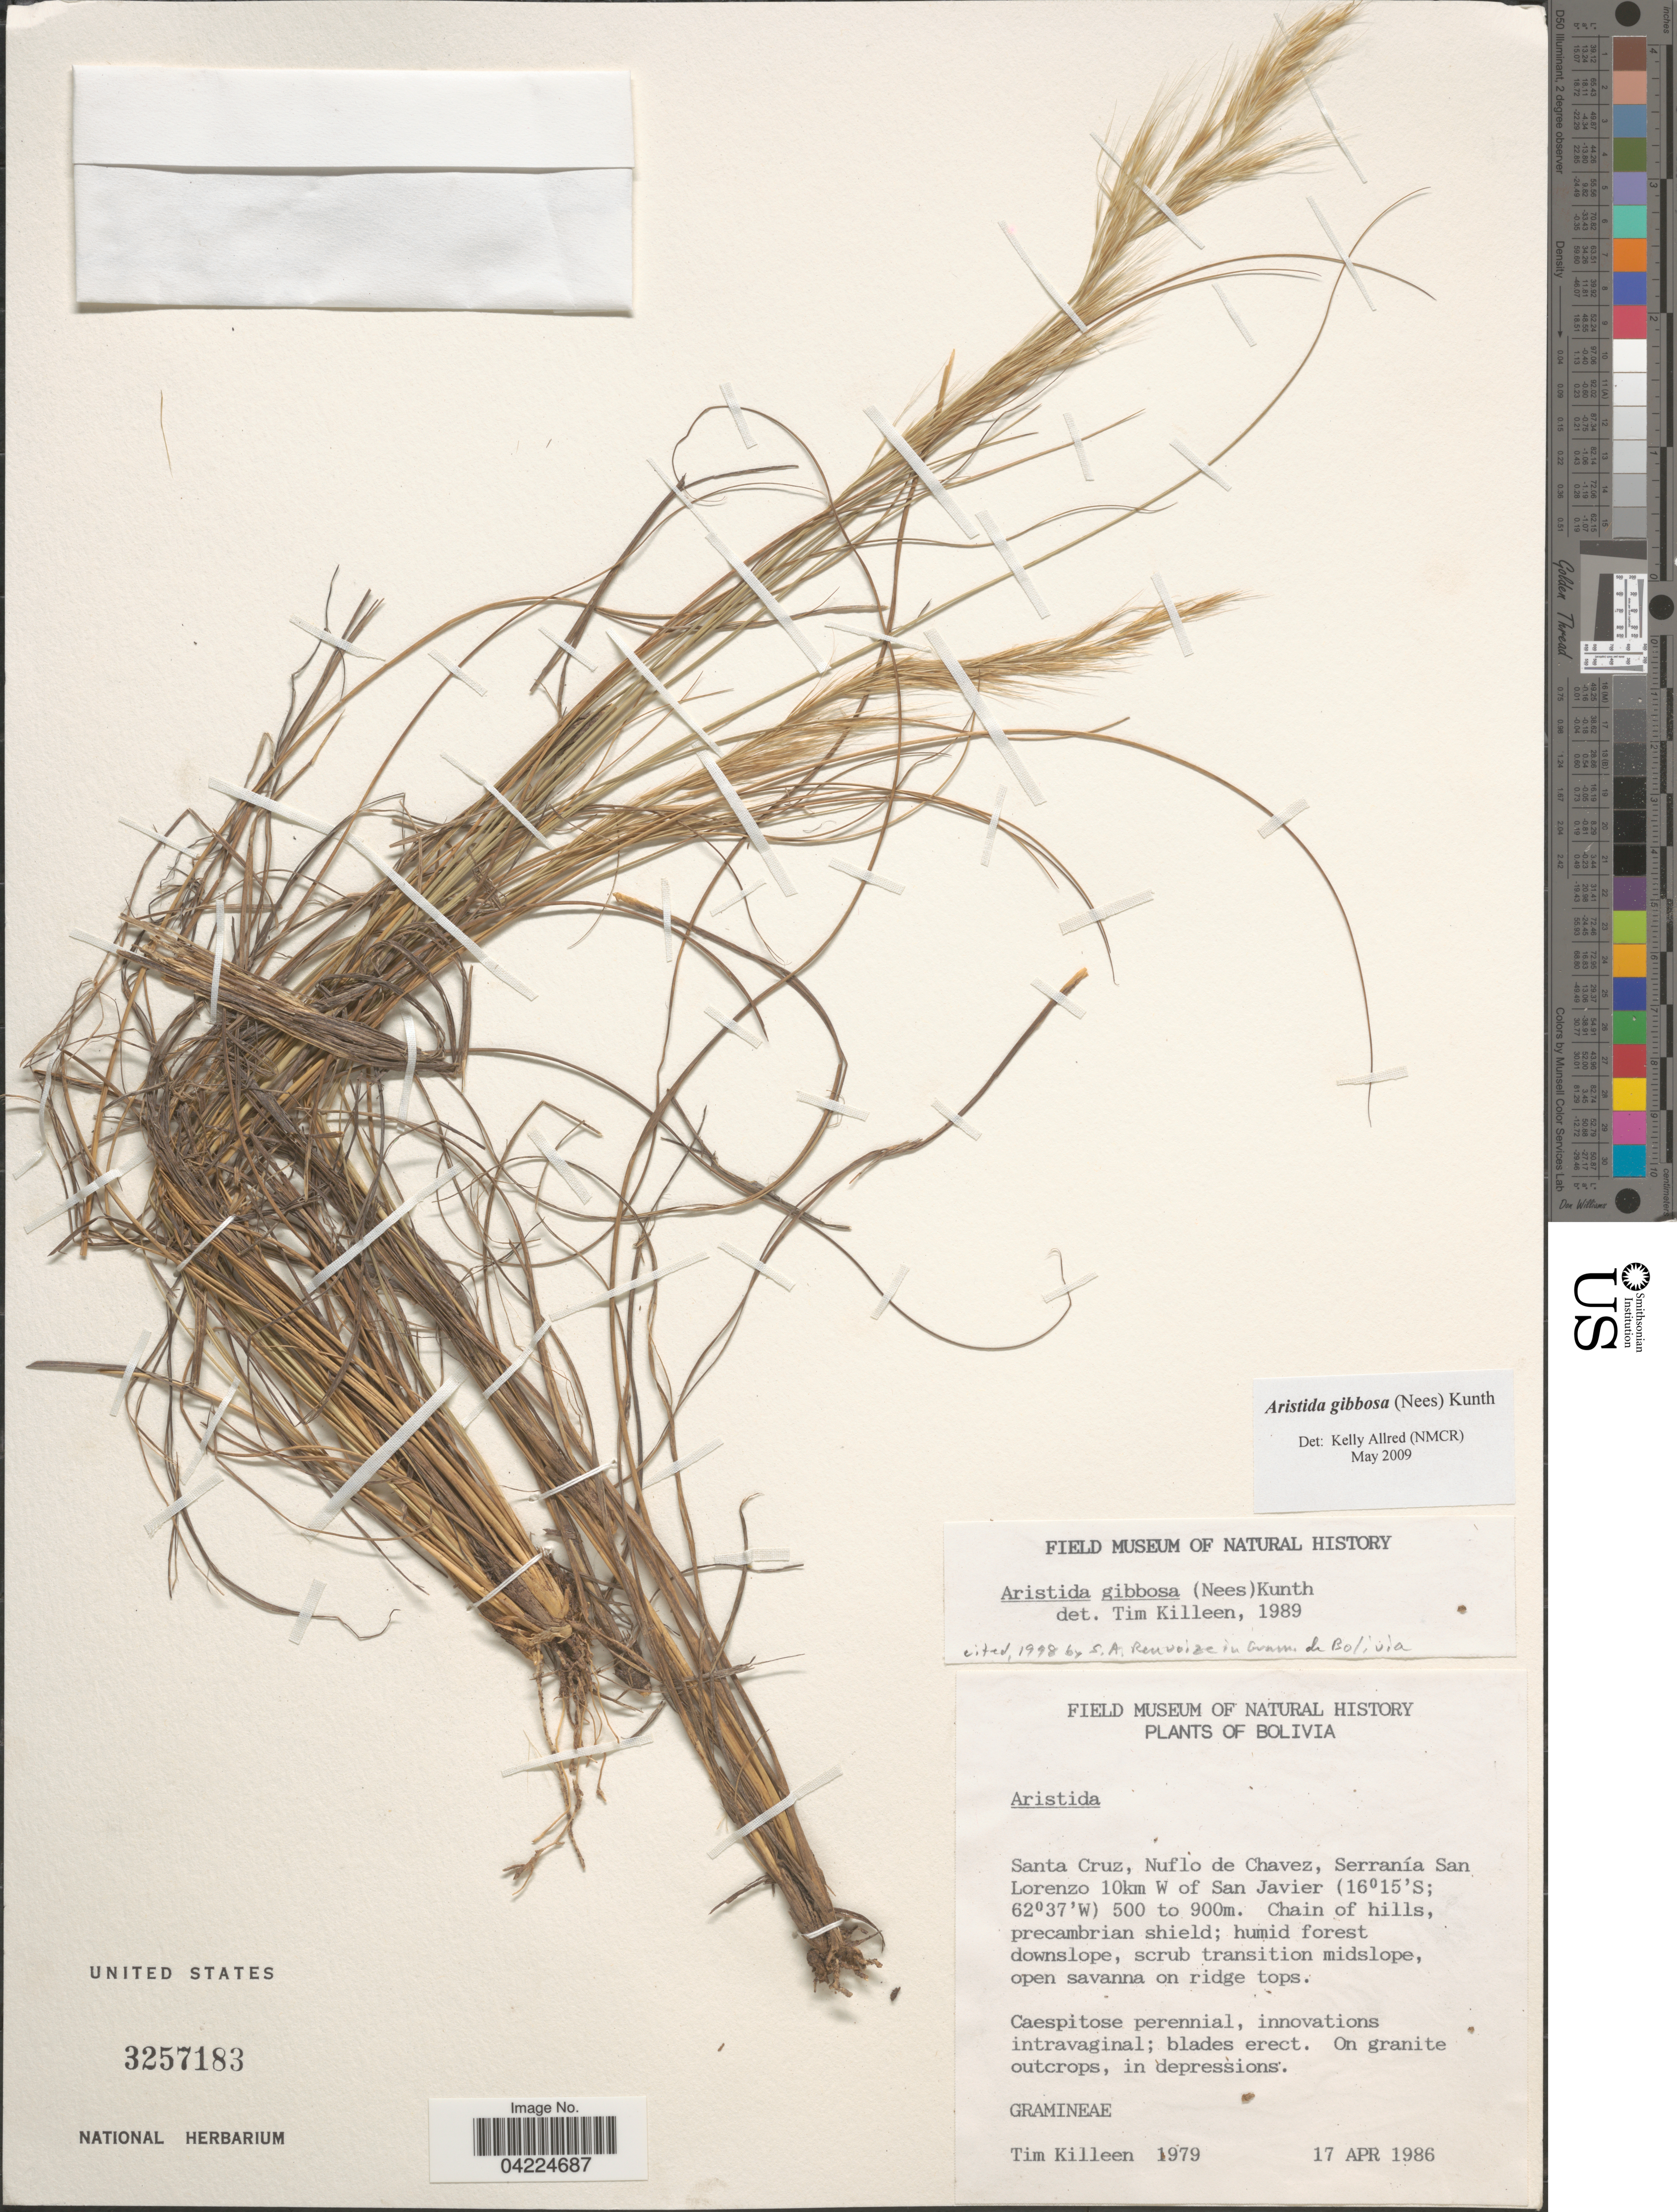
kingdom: Plantae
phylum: Tracheophyta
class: Liliopsida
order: Poales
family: Poaceae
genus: Aristida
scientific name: Aristida gibbosa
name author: (Nees) Kunth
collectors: T. J. Killeen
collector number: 1979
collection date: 1986-04-17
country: Bolivia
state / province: Santa Cruz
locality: Nuflo de Chavez, Serranía San Lorenzo 10km W of San Javier.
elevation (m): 500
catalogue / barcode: US 3257183